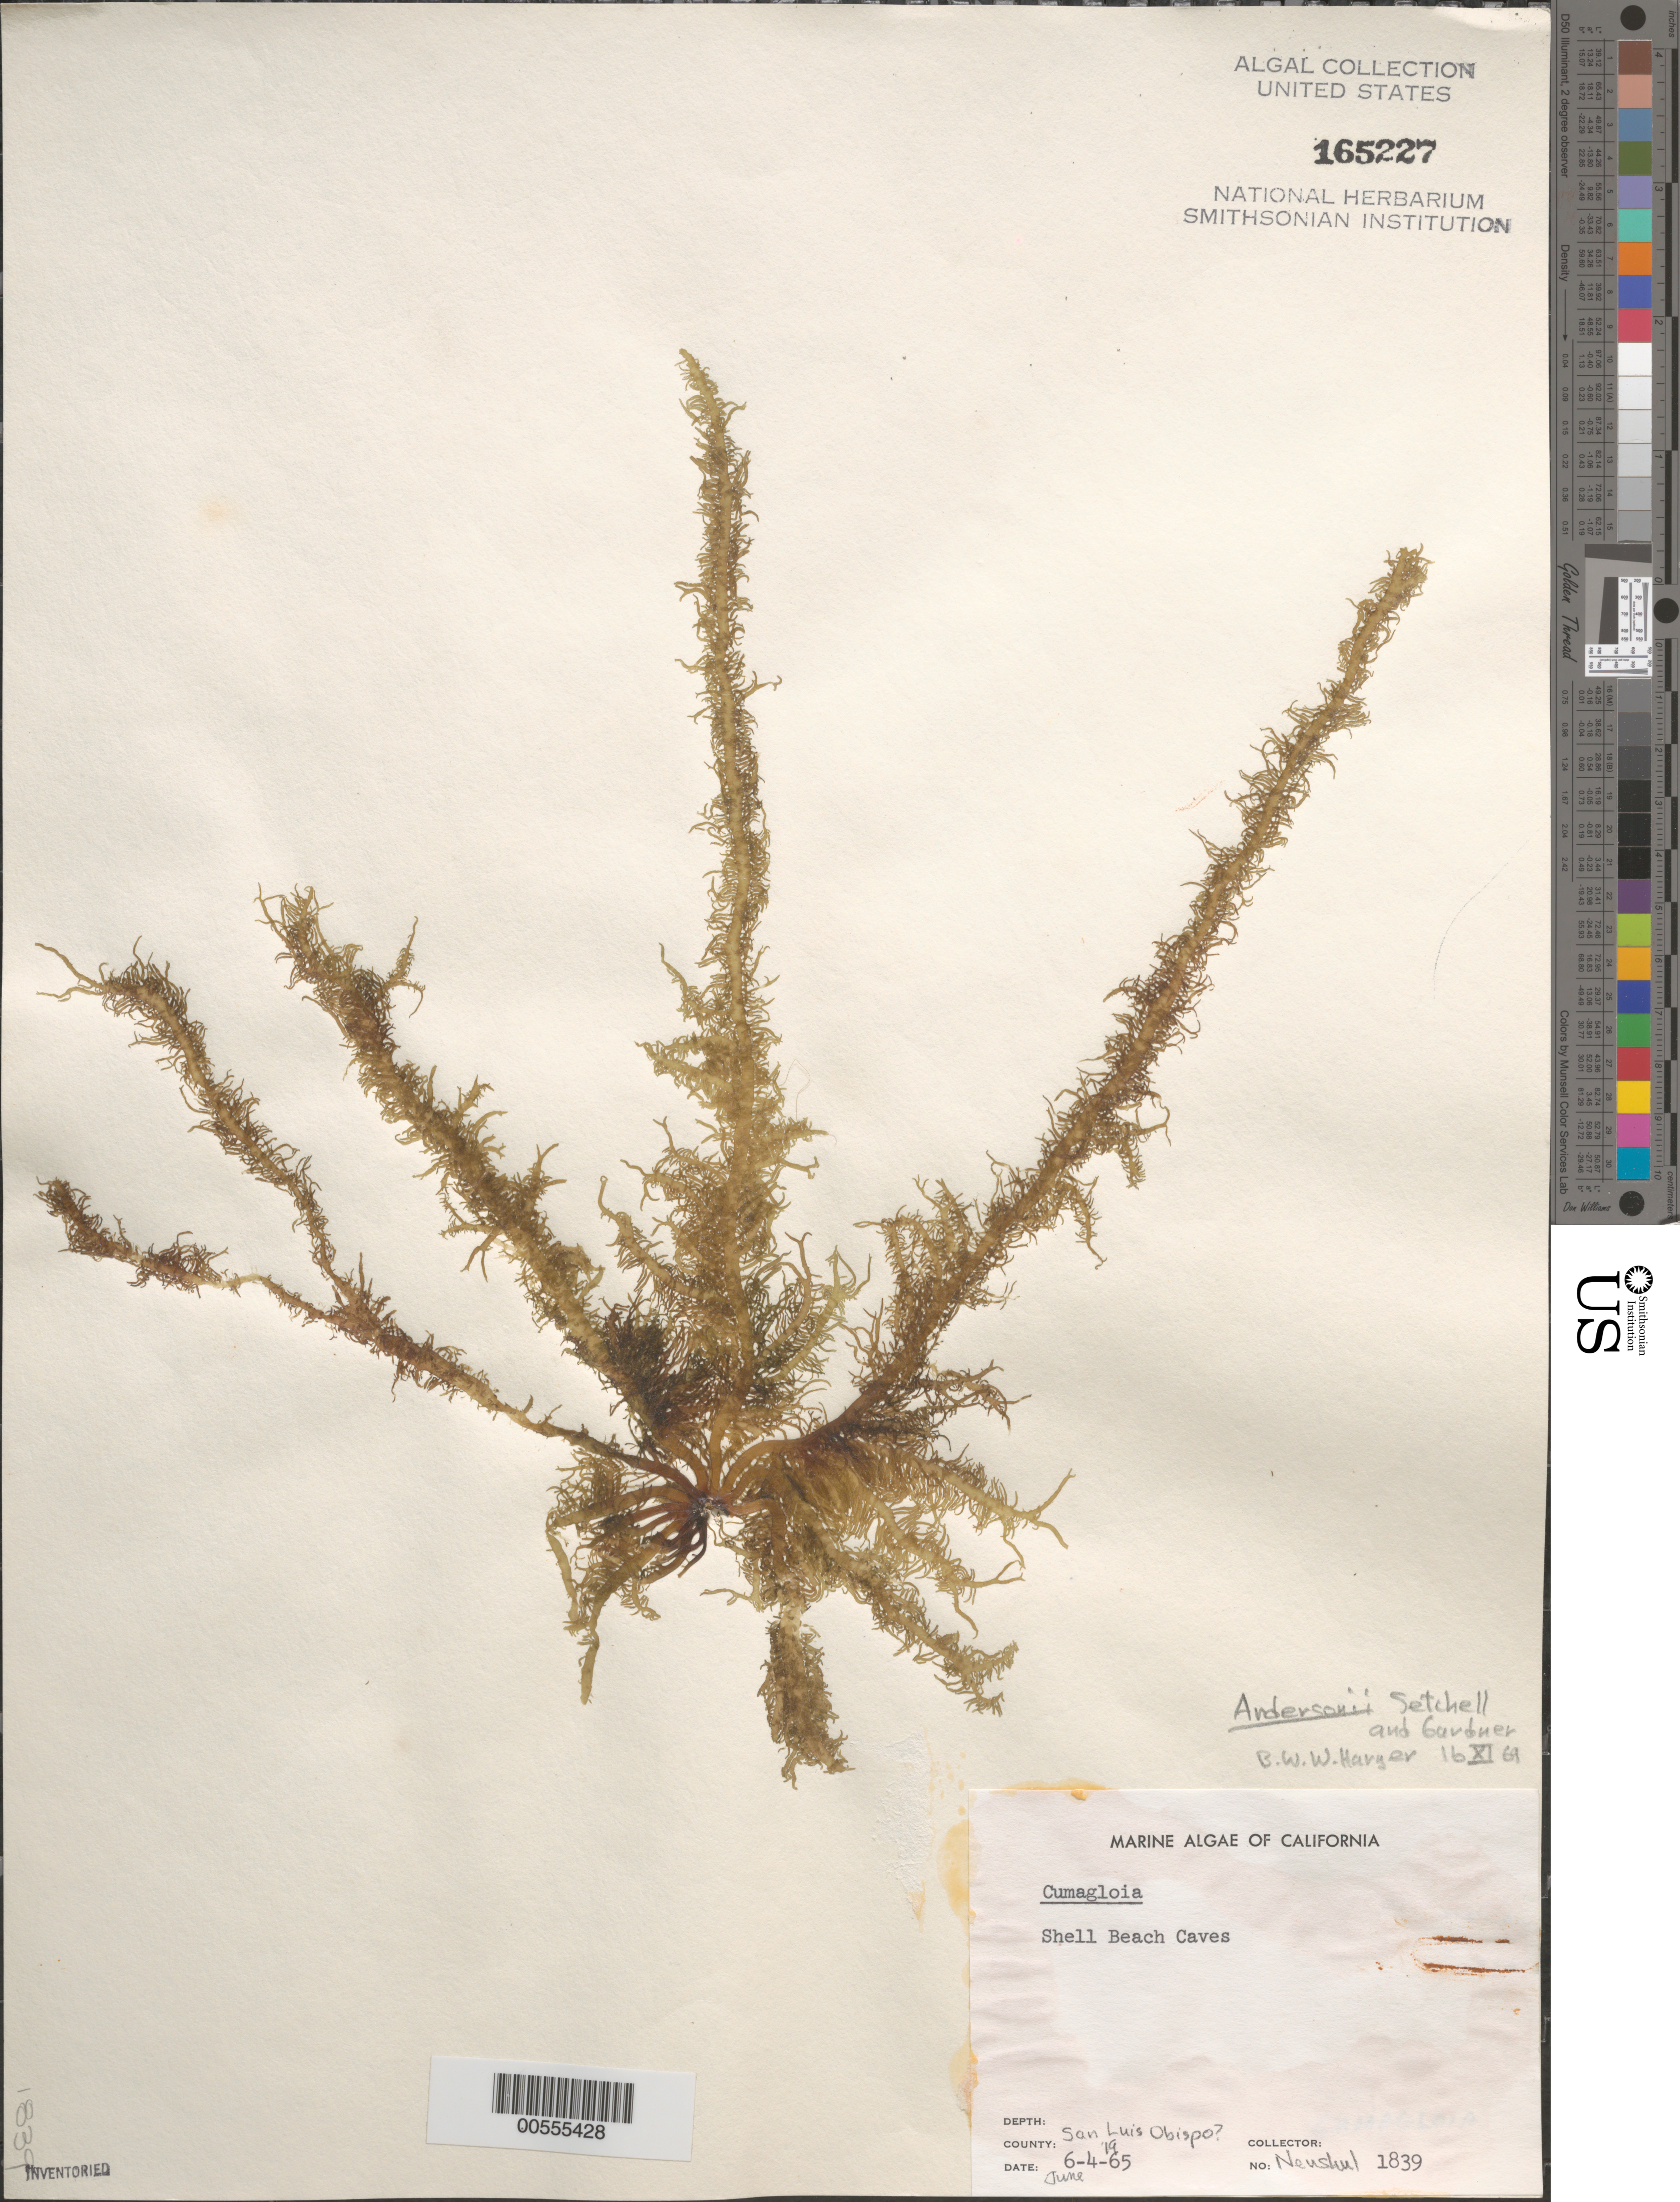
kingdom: Plantae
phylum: Rhodophyta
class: Florideophyceae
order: Nemaliales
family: Liagoraceae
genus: Cumagloia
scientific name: Cumagloia andersonii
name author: (Farl.) Setch. & N.L. Gardner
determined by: Harger, B. W. W.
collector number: Neushul 1839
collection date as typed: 04 Jun 1965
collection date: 1965-06-04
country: United States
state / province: California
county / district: San Luis Obispo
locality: Shell Beach caves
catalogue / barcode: US 165227